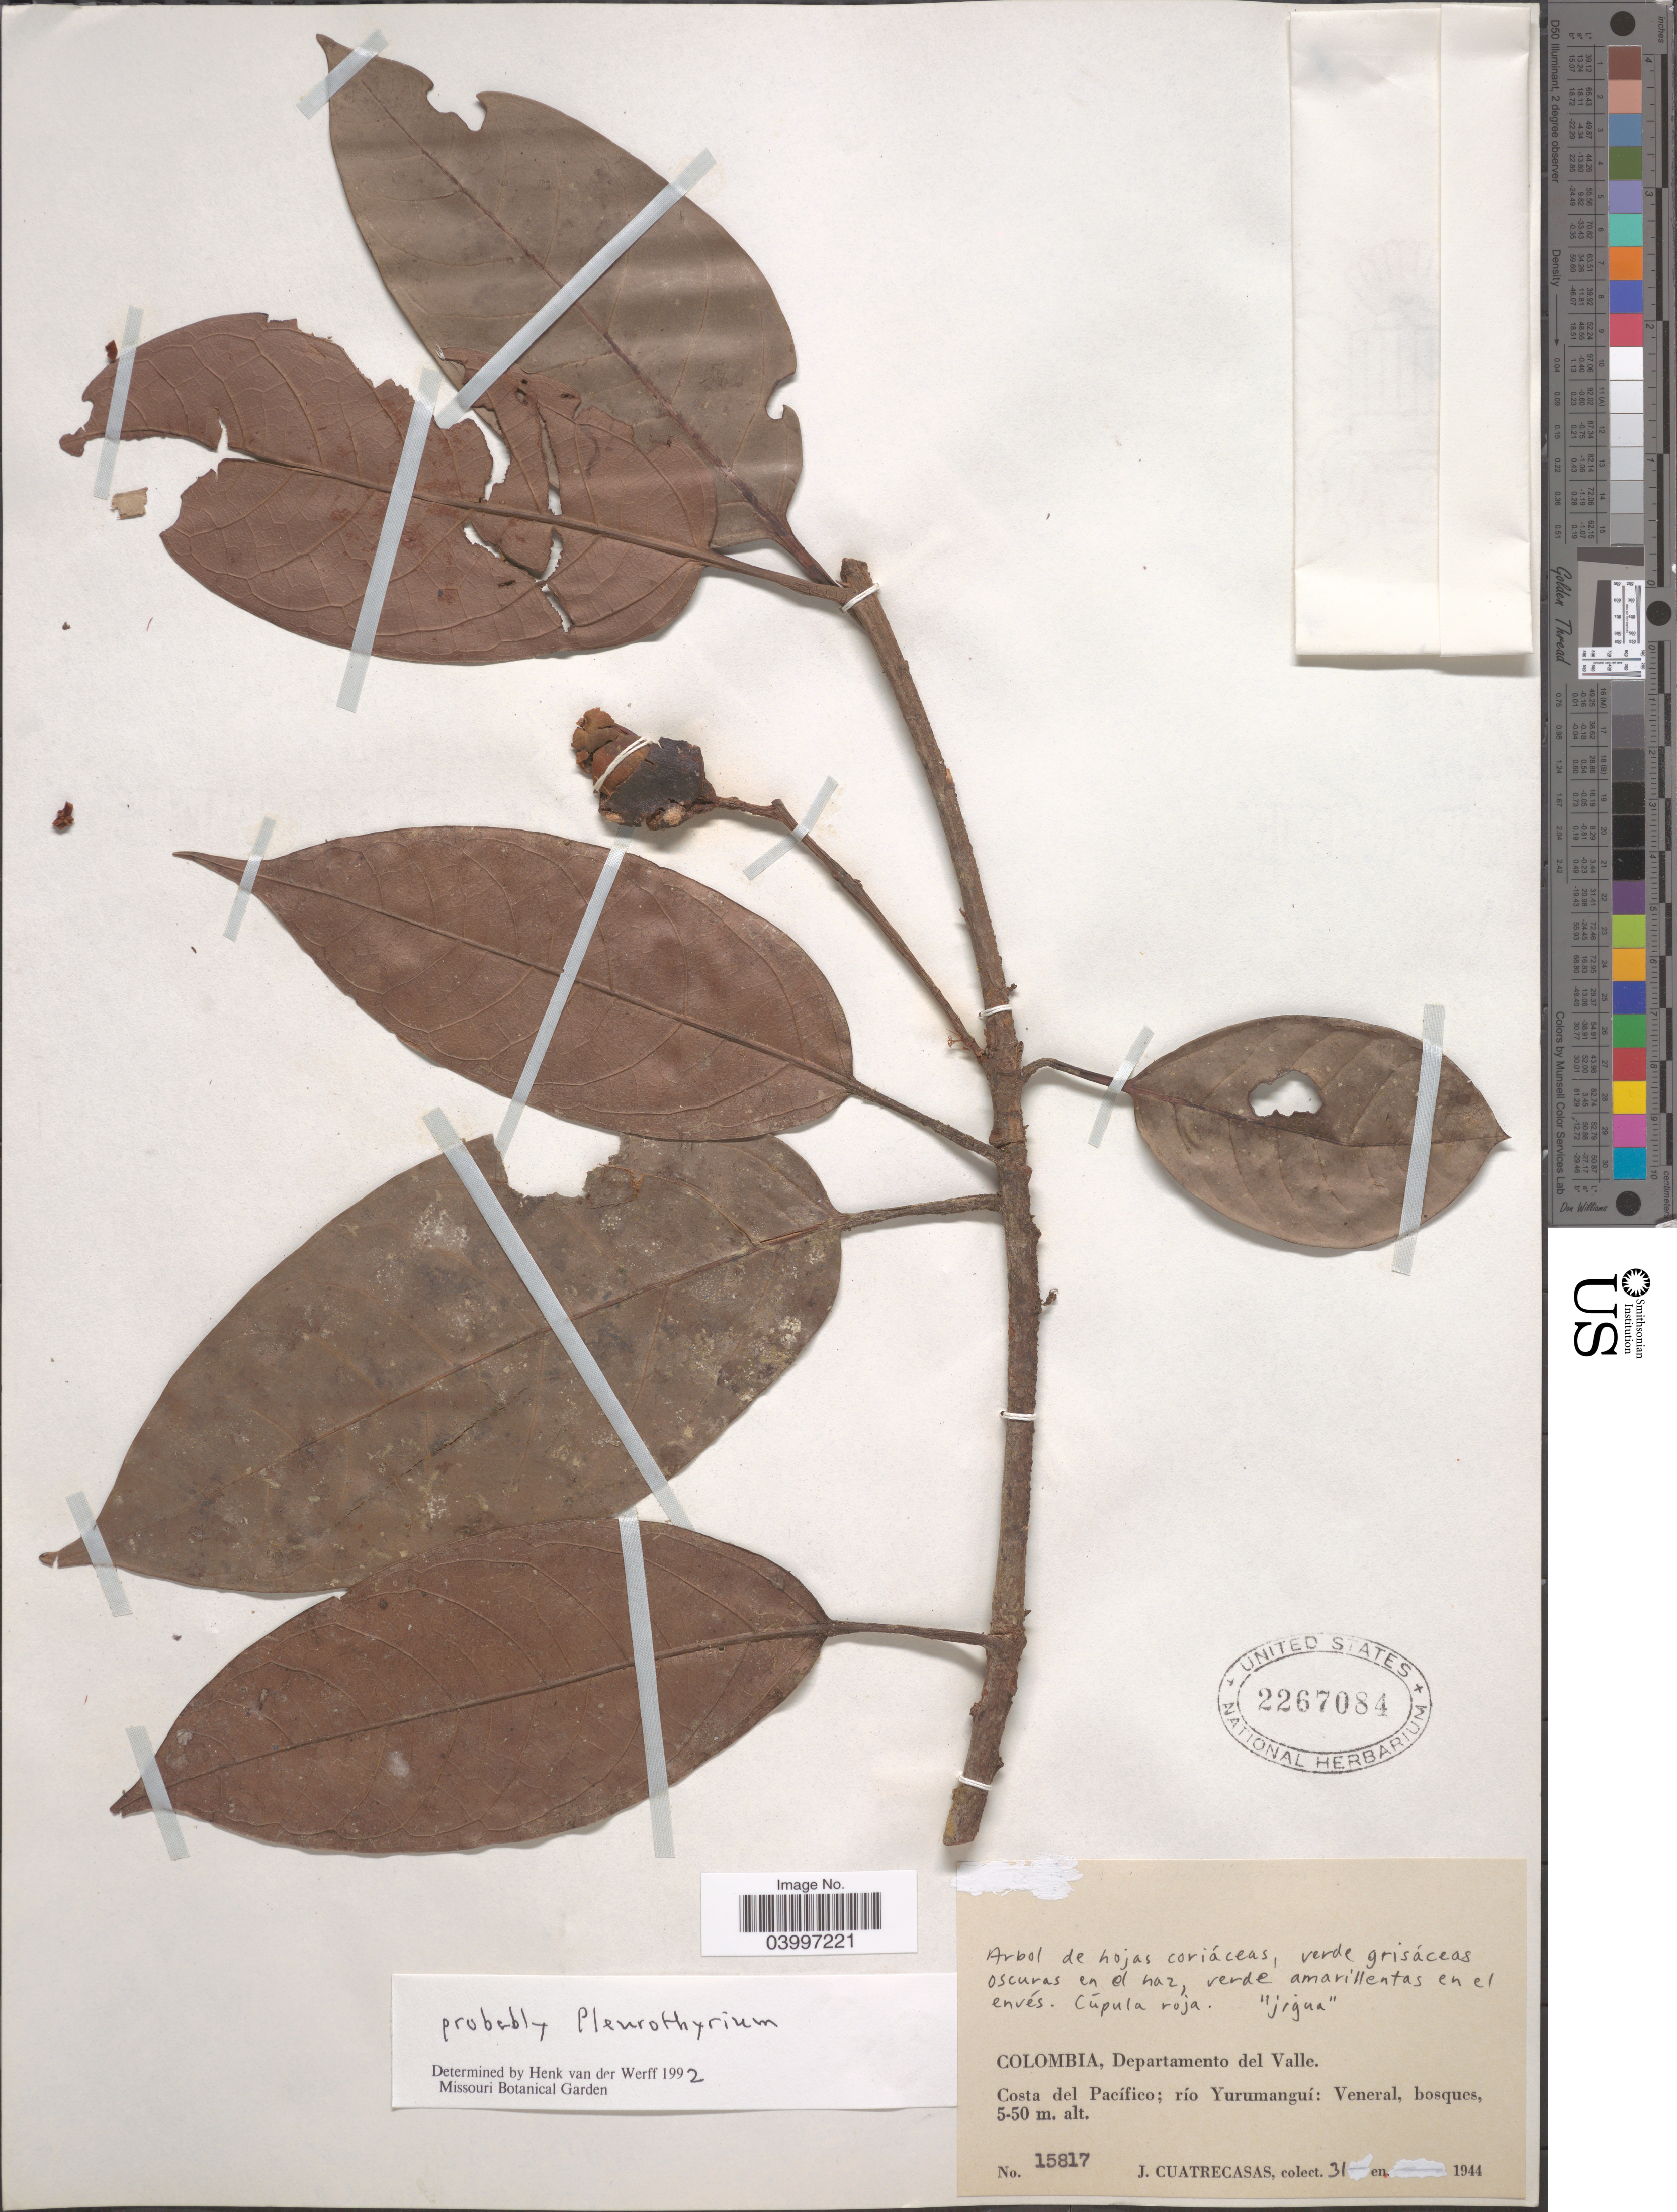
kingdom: Plantae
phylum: Tracheophyta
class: Magnoliopsida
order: Laurales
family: Lauraceae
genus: Pleurothyrium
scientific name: Pleurothyrium sp.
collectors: J. Cuatrecasas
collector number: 15817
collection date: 1944-01-31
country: Colombia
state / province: Valle del Cauca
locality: Departamento del Valle. Costa del Pacífico; río Yurumanguí: Veneral.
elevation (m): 5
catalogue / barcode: US 2267084